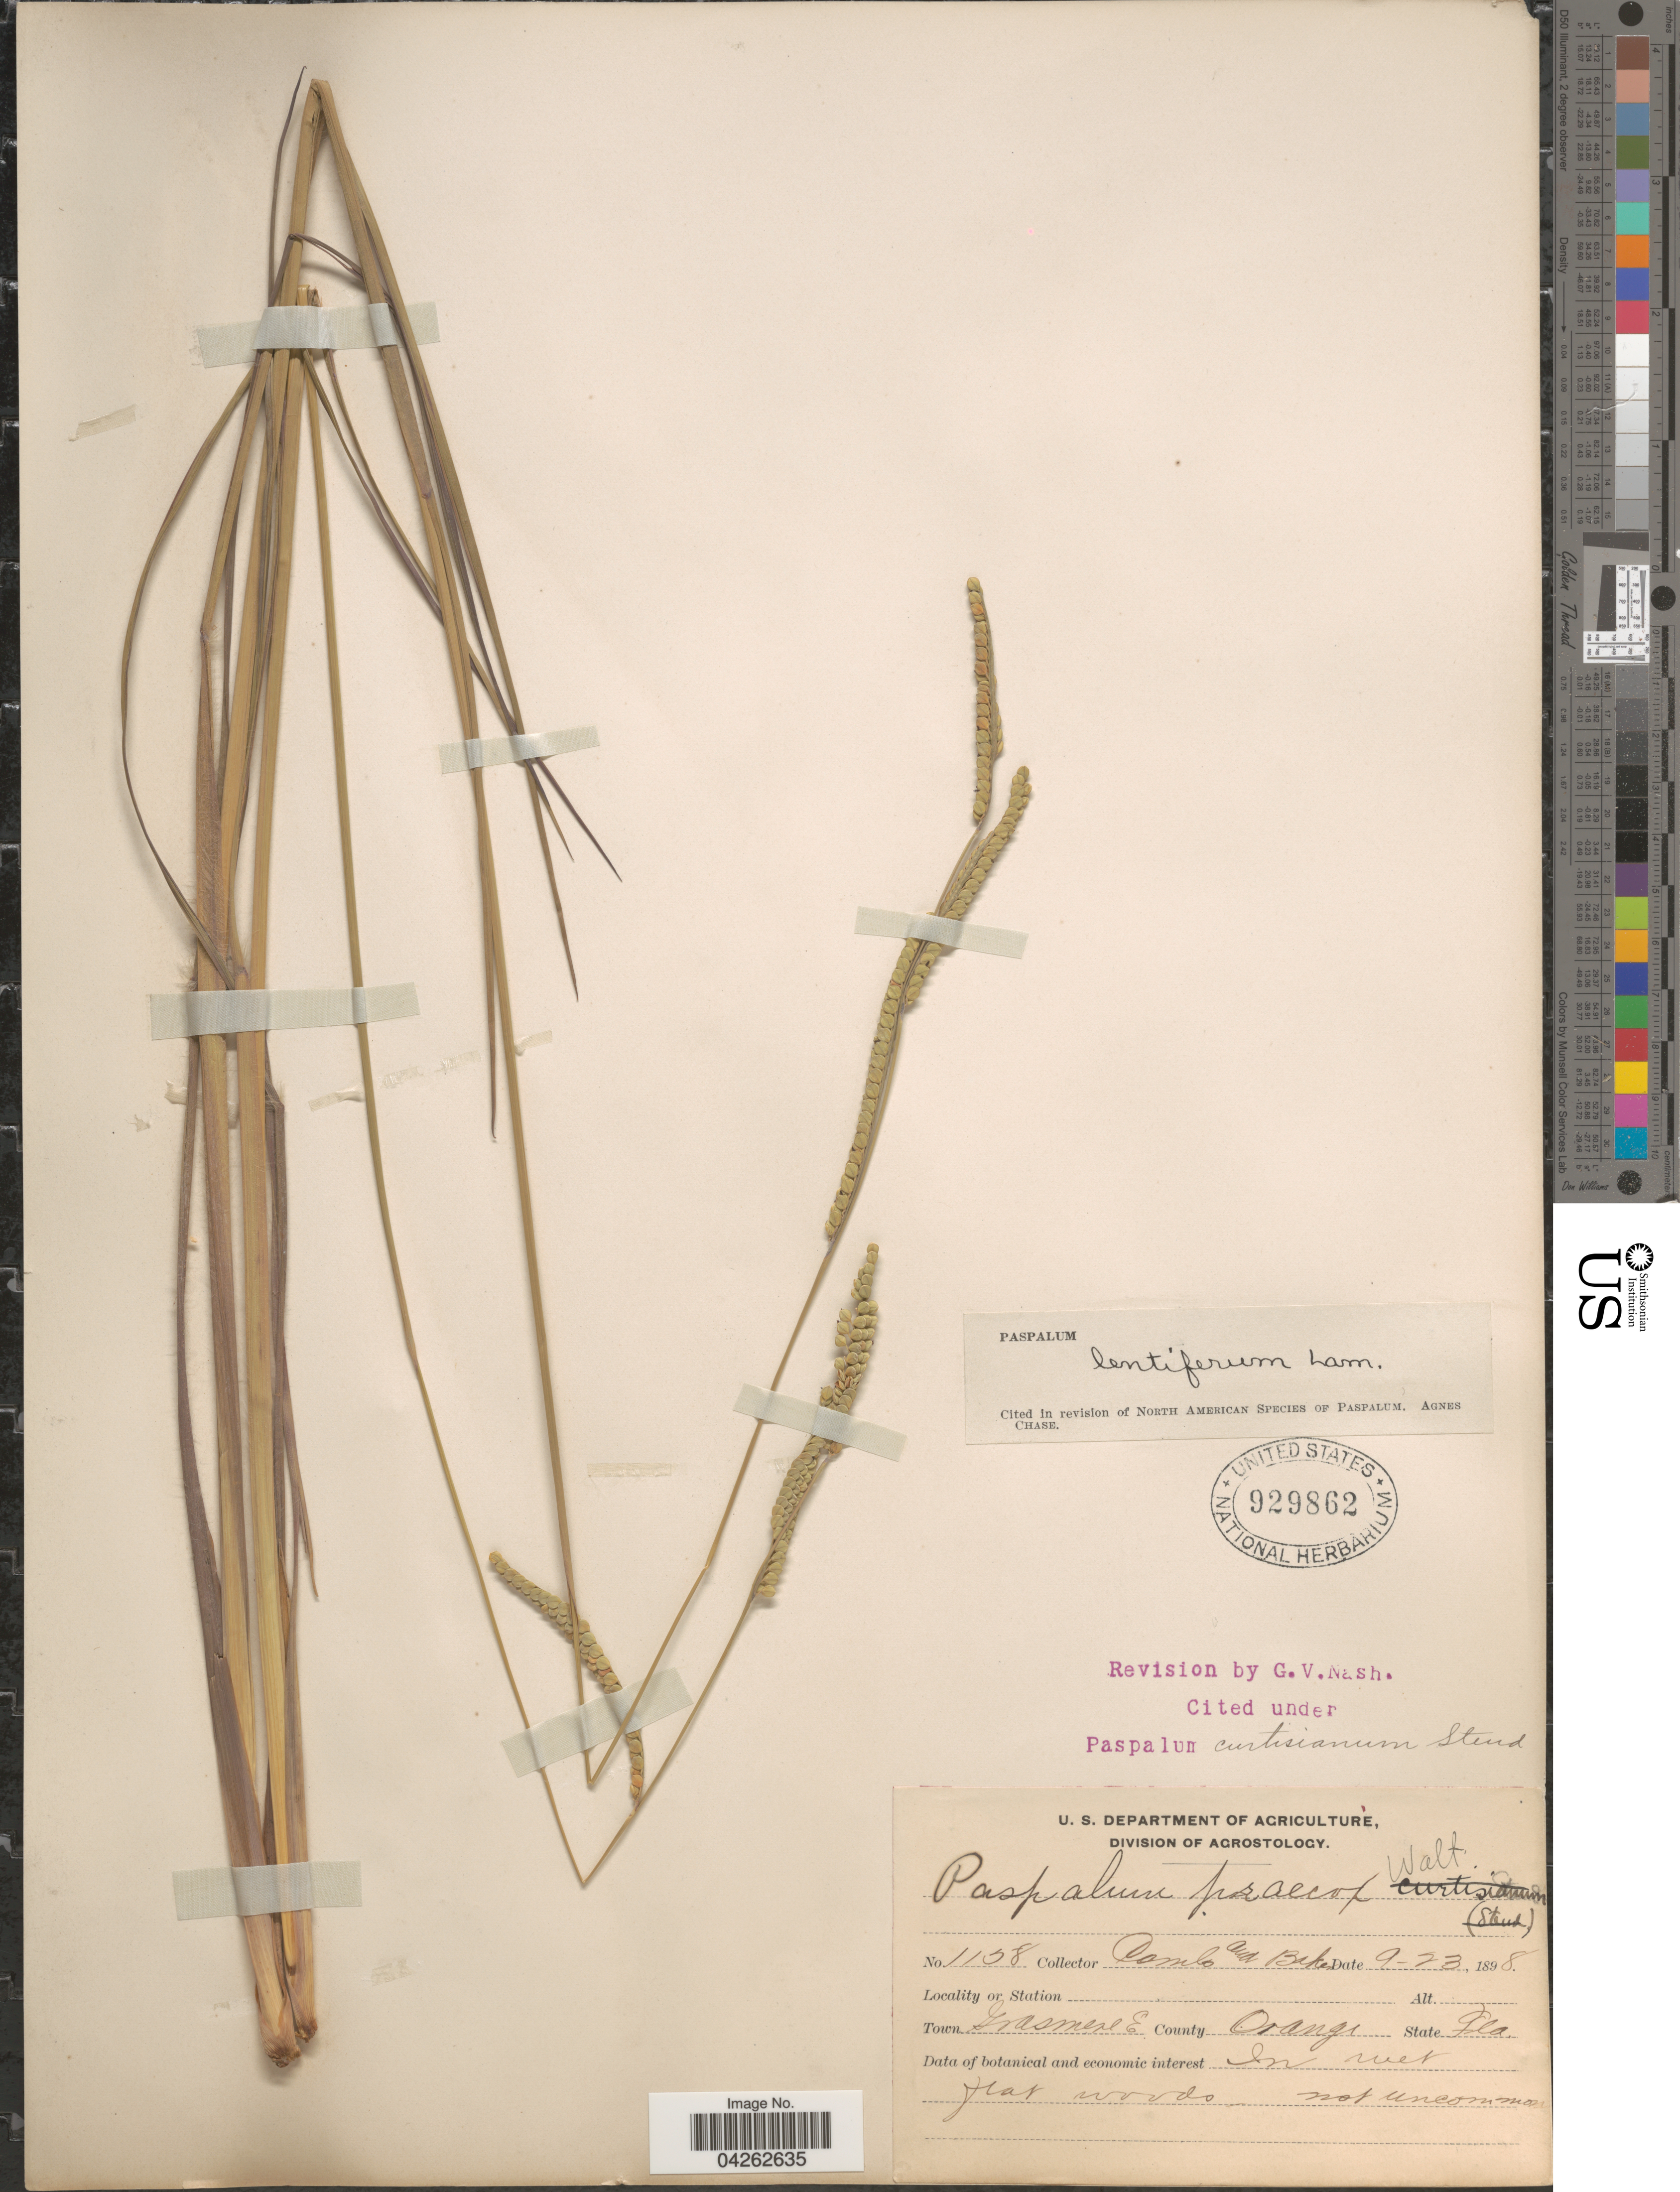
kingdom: Plantae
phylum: Tracheophyta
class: Liliopsida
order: Poales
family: Poaceae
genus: Paspalum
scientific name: Paspalum lentiferum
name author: Lam.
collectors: -. Combs & -- Baker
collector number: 1158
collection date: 1898-09-23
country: United States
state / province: Florida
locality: Town Grasmere. County Orange.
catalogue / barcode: US 929862